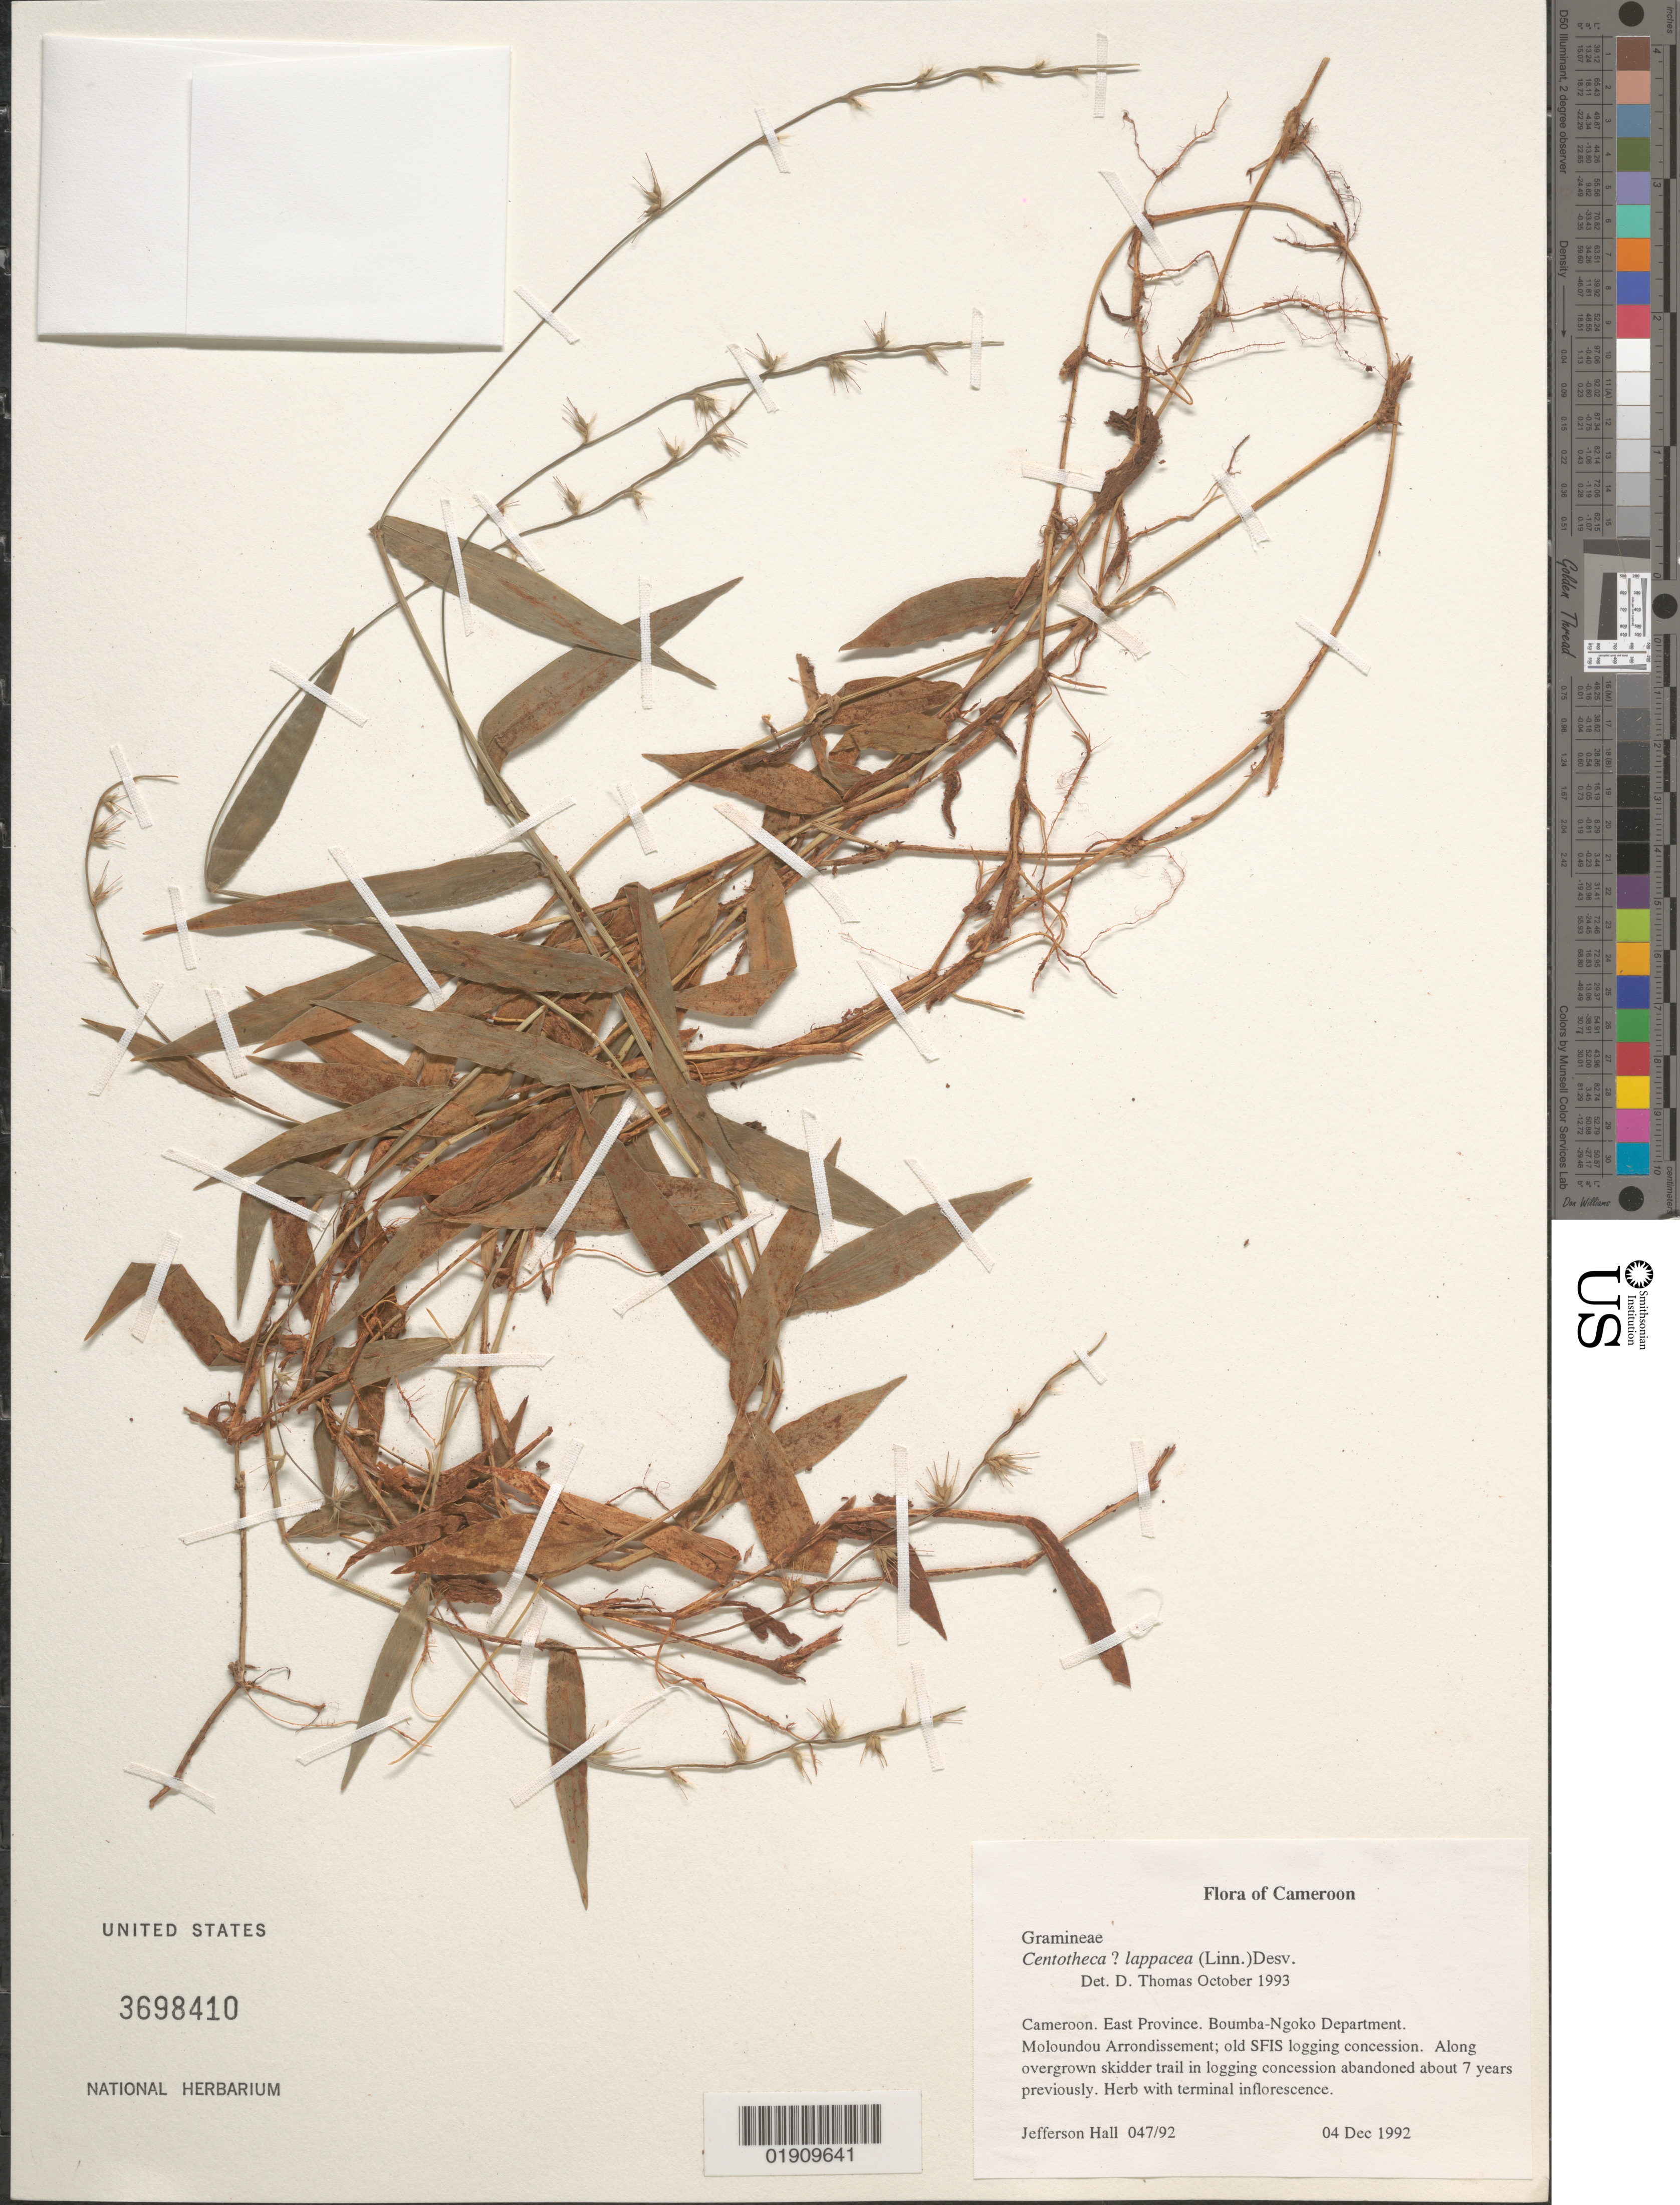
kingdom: Plantae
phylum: Tracheophyta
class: Liliopsida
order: Poales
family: Poaceae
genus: Centotheca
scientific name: Centotheca lappacea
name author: (L.) Desv.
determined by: Thomas, D.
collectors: J. Hall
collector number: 047/92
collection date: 1992-12-04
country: Cameroon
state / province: Est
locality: Boumba-Ngoko Department. Boumba-Ngoko Department. Moloundou Arroundissement; old SFIS logging concession.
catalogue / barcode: US 3698410